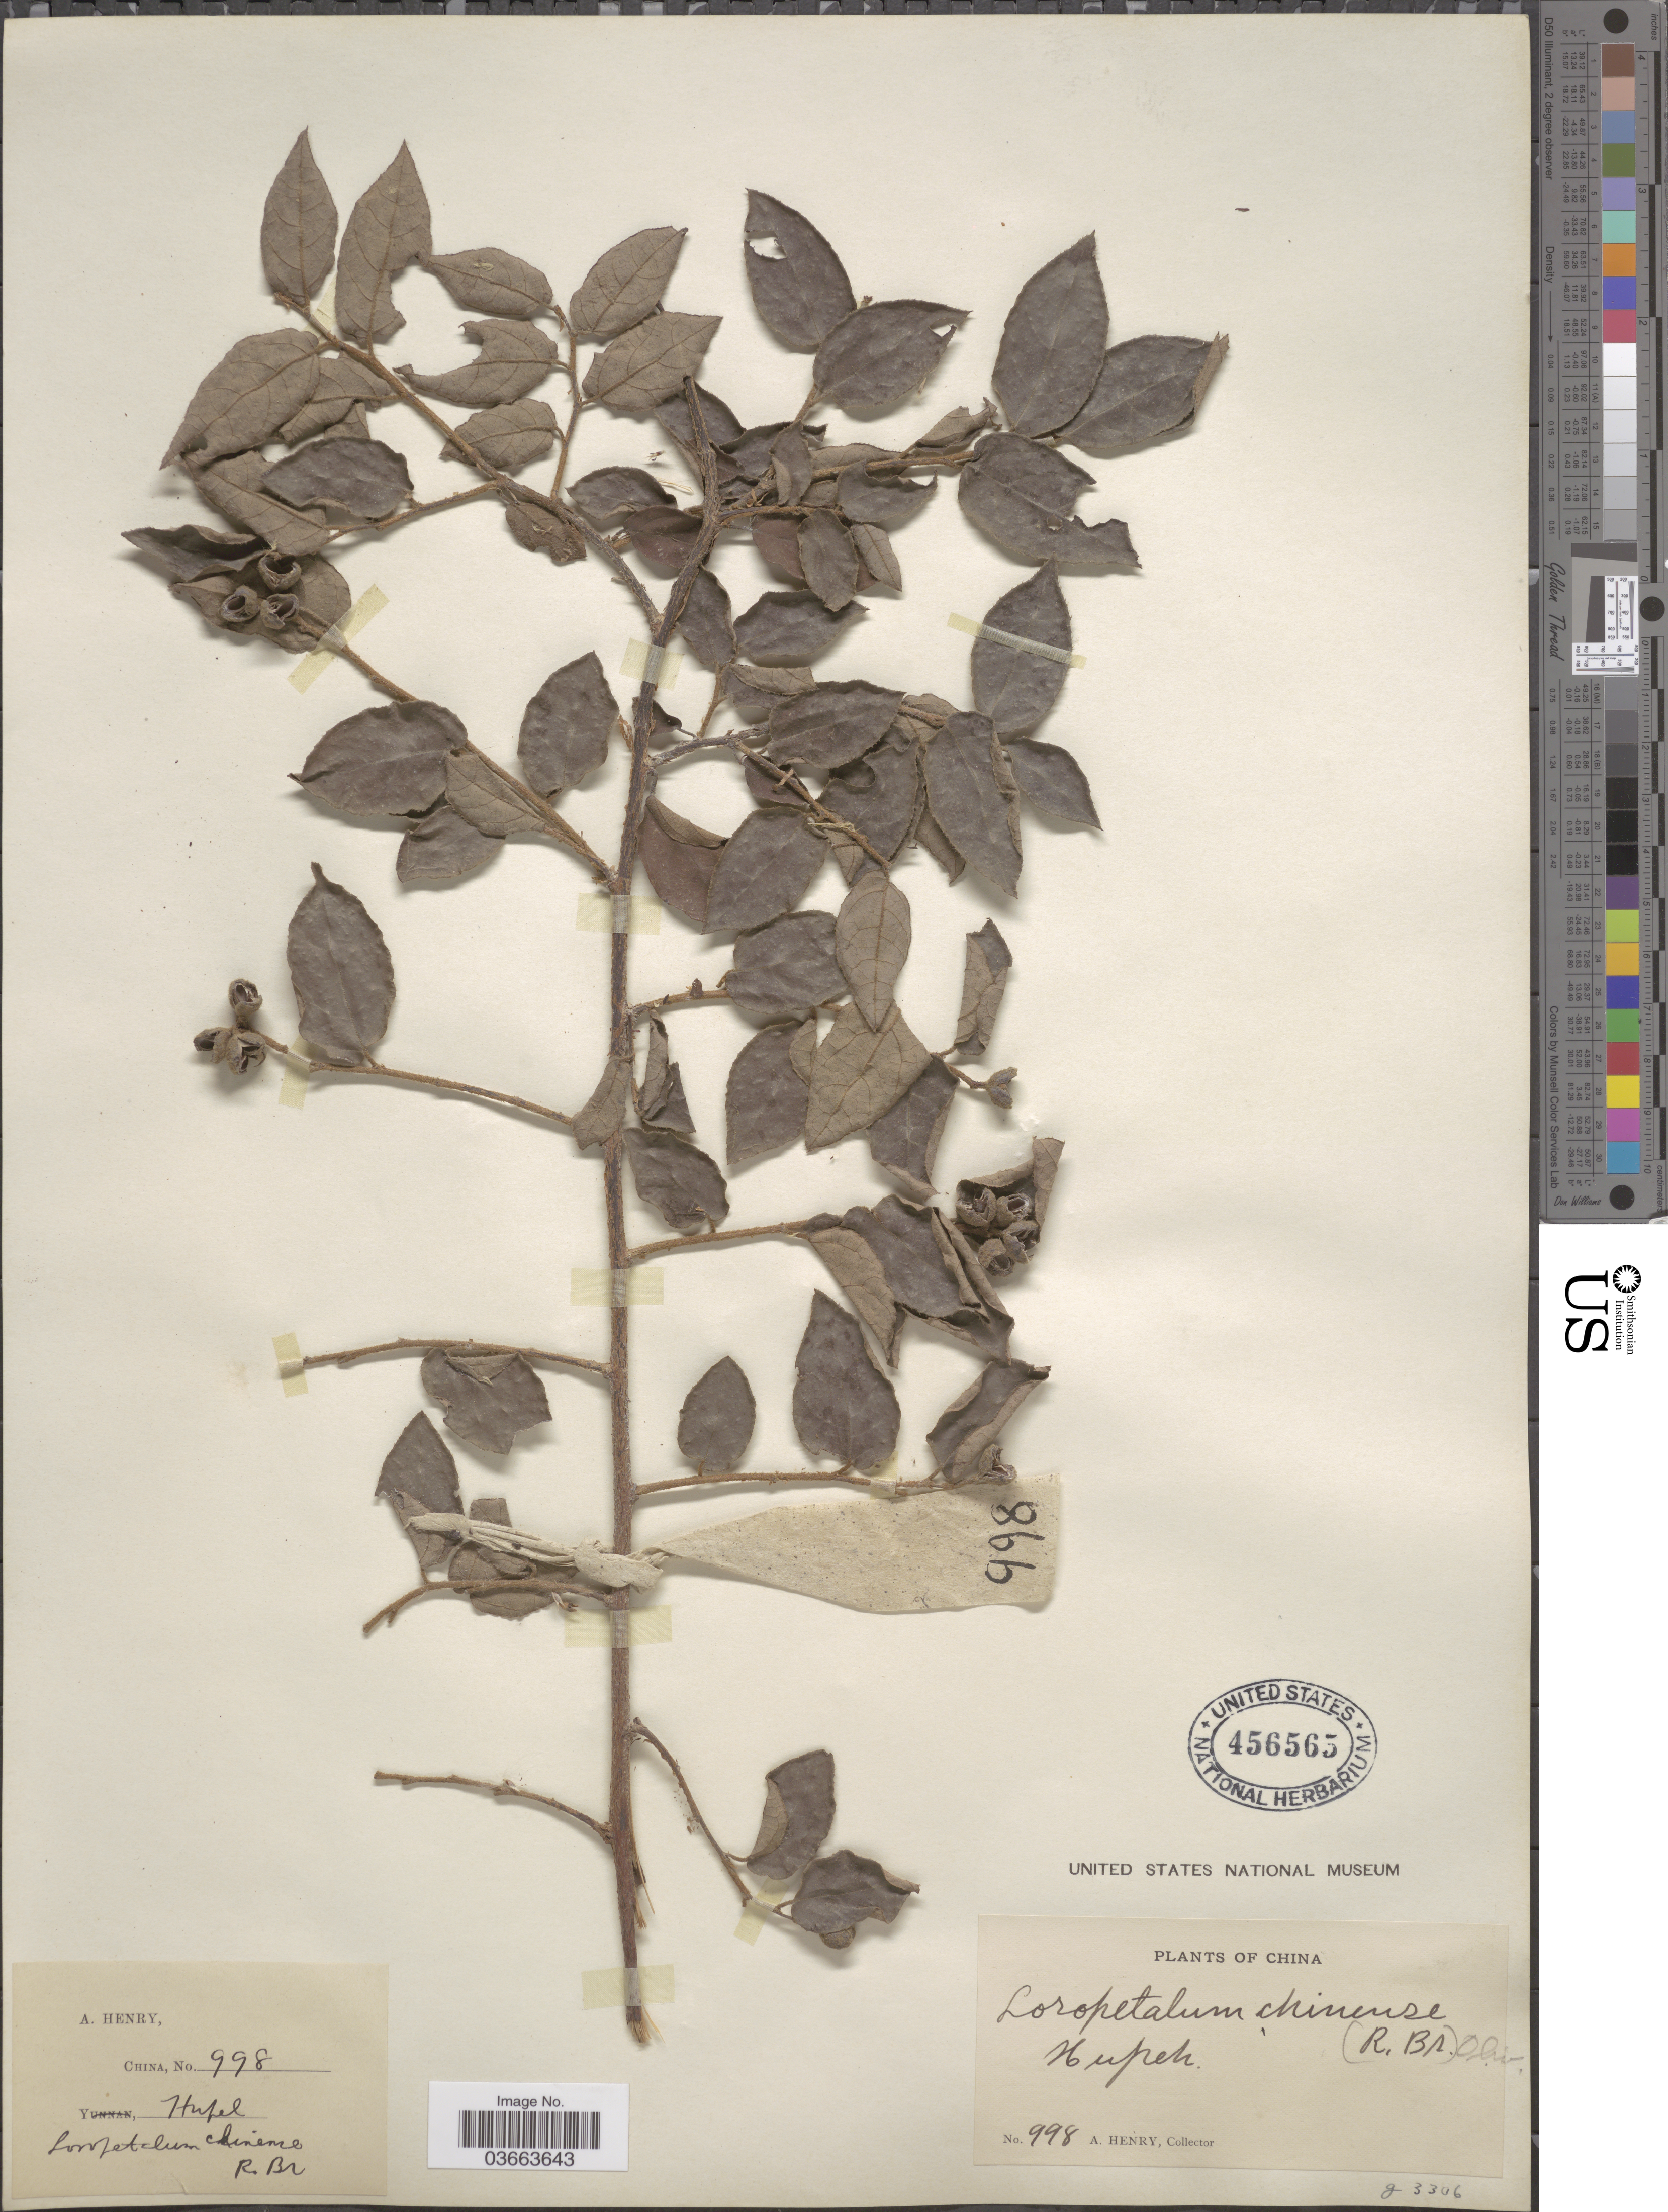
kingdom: Plantae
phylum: Tracheophyta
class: Magnoliopsida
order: Saxifragales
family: Hamamelidaceae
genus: Loropetalum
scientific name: Loropetalum chinense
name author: (R. Br.) Oliv.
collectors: A. Henry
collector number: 998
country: China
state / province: Hubei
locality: Hupeh.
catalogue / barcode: US 456565